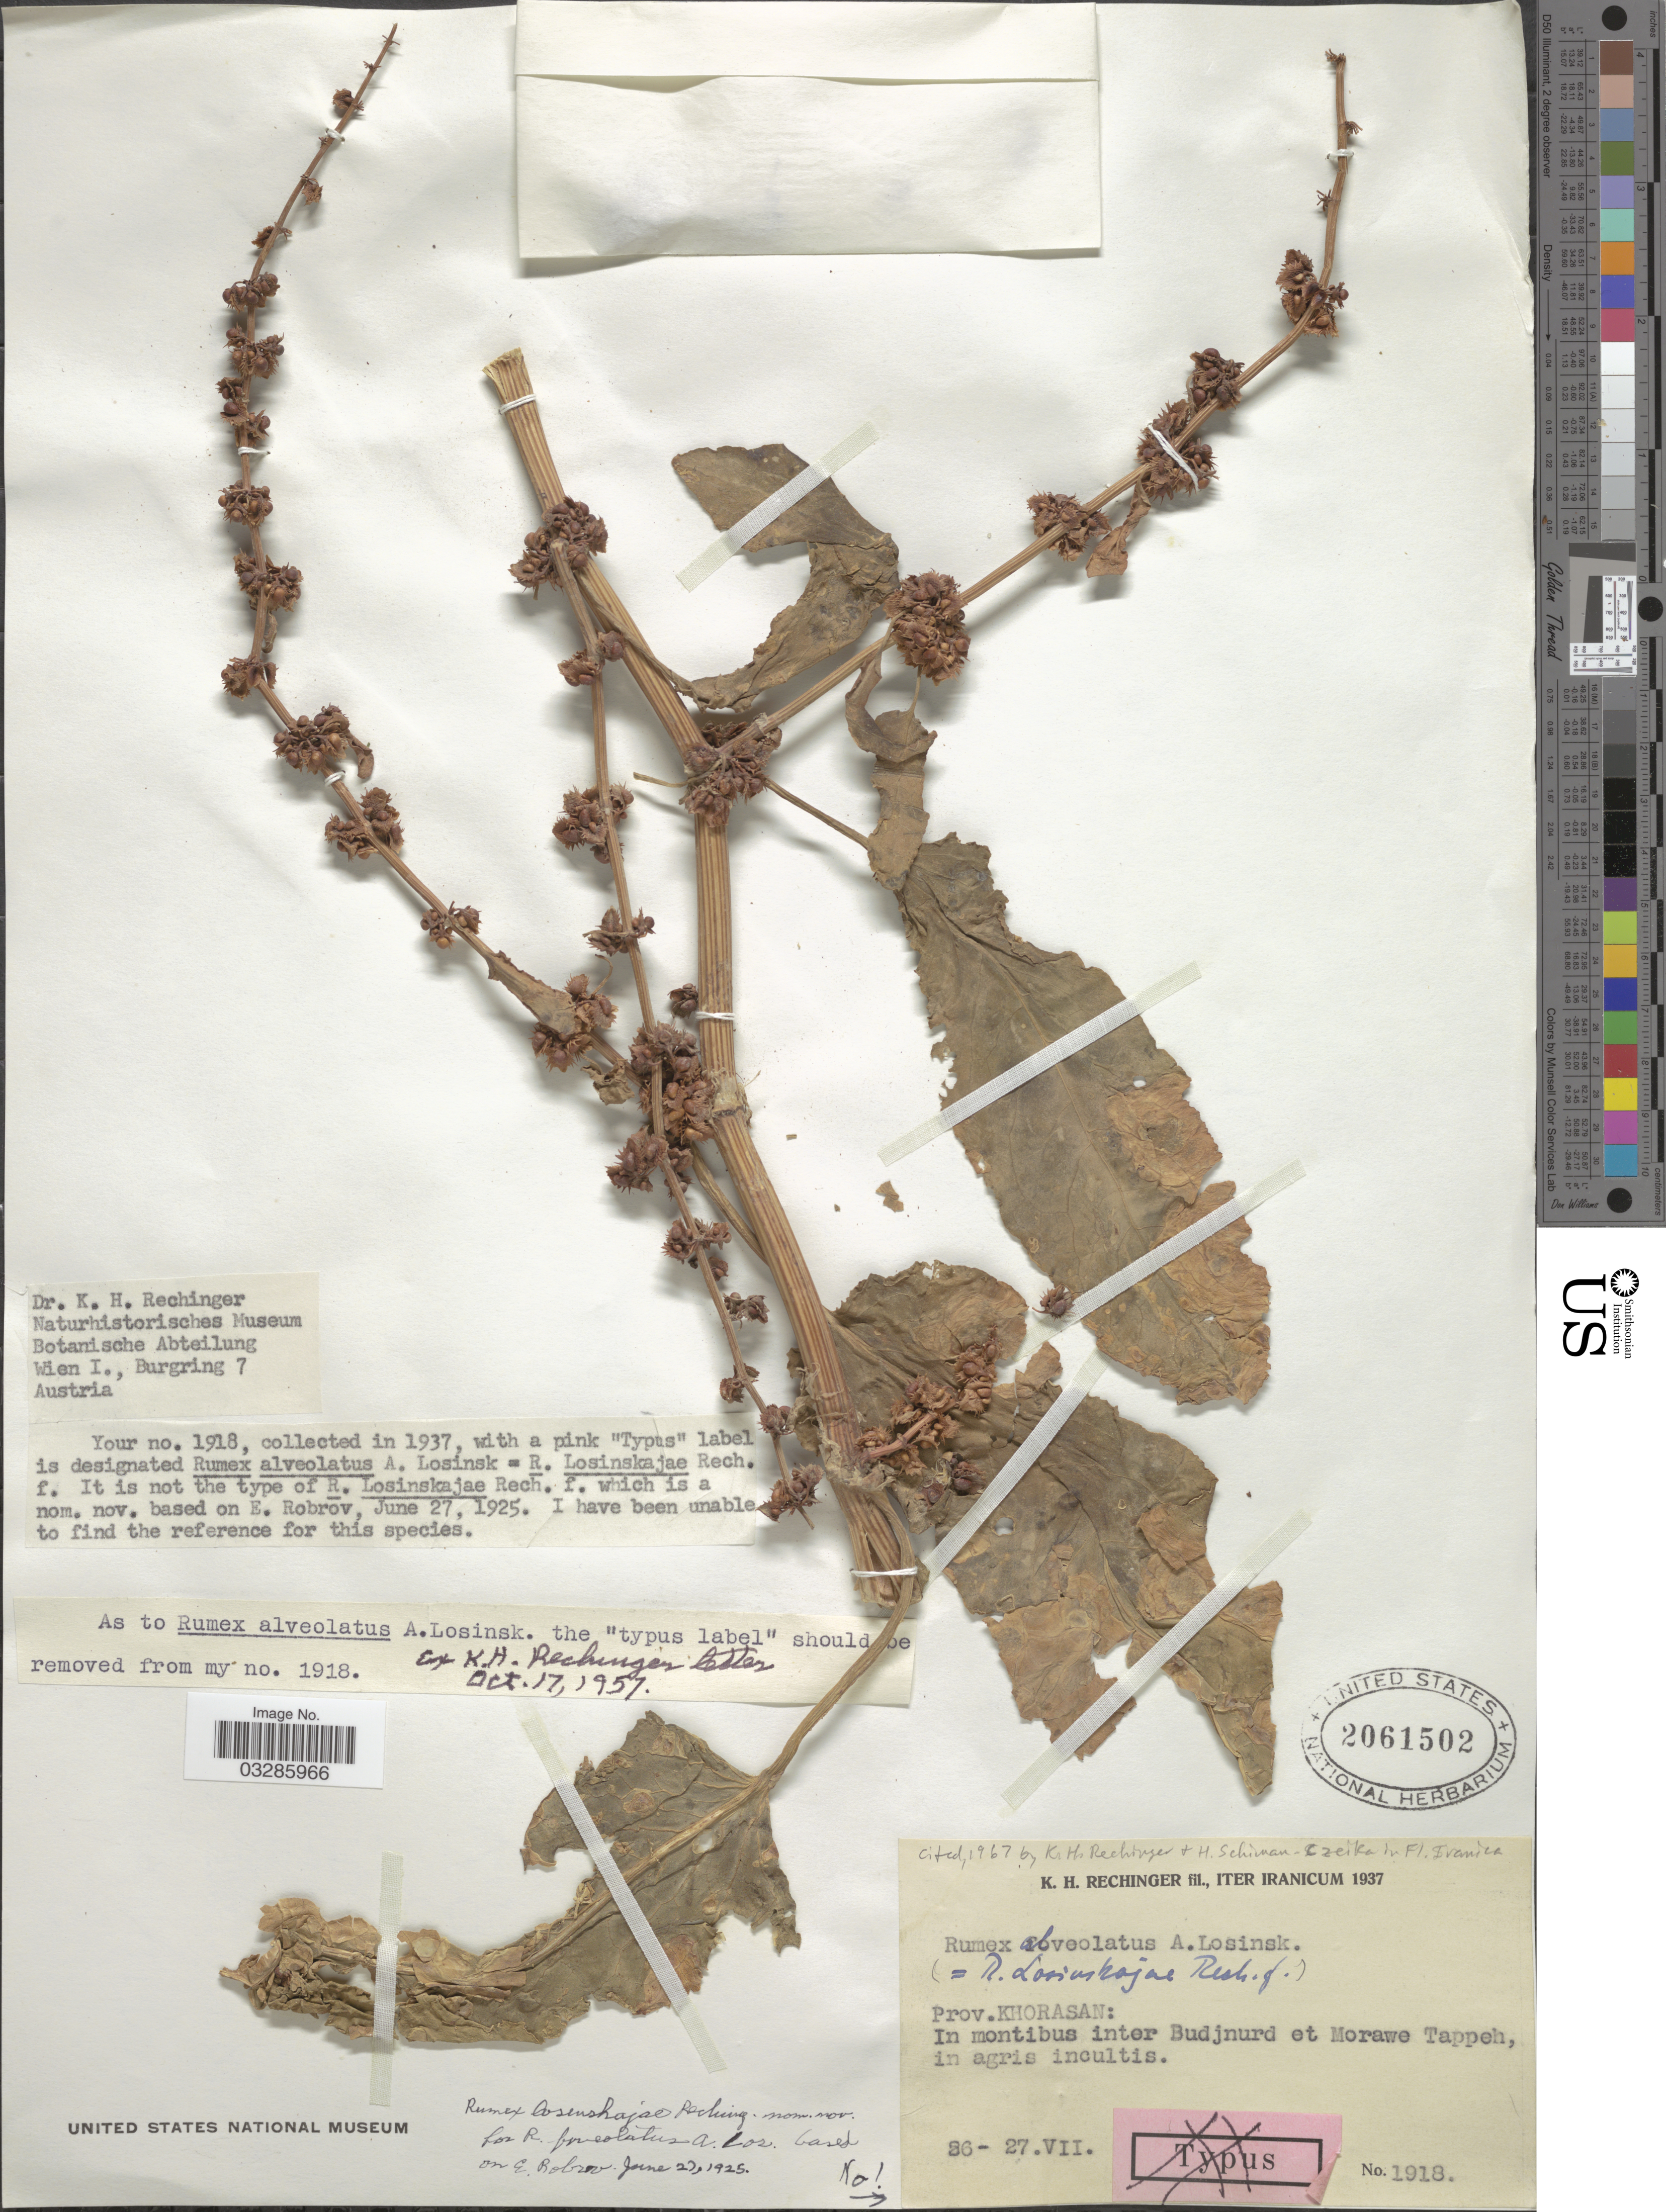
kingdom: Plantae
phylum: Tracheophyta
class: Magnoliopsida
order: Caryophyllales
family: Polygonaceae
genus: Rumex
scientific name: Rumex alveolatus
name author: Los.-Losinsk.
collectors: K. H. Rechinger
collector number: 1918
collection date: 1925-06-27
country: Iran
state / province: Khorasan [obsolete]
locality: In montibus inter Budjnurd et Morawe Tappeh, in agris incultis.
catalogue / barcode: US 2061502